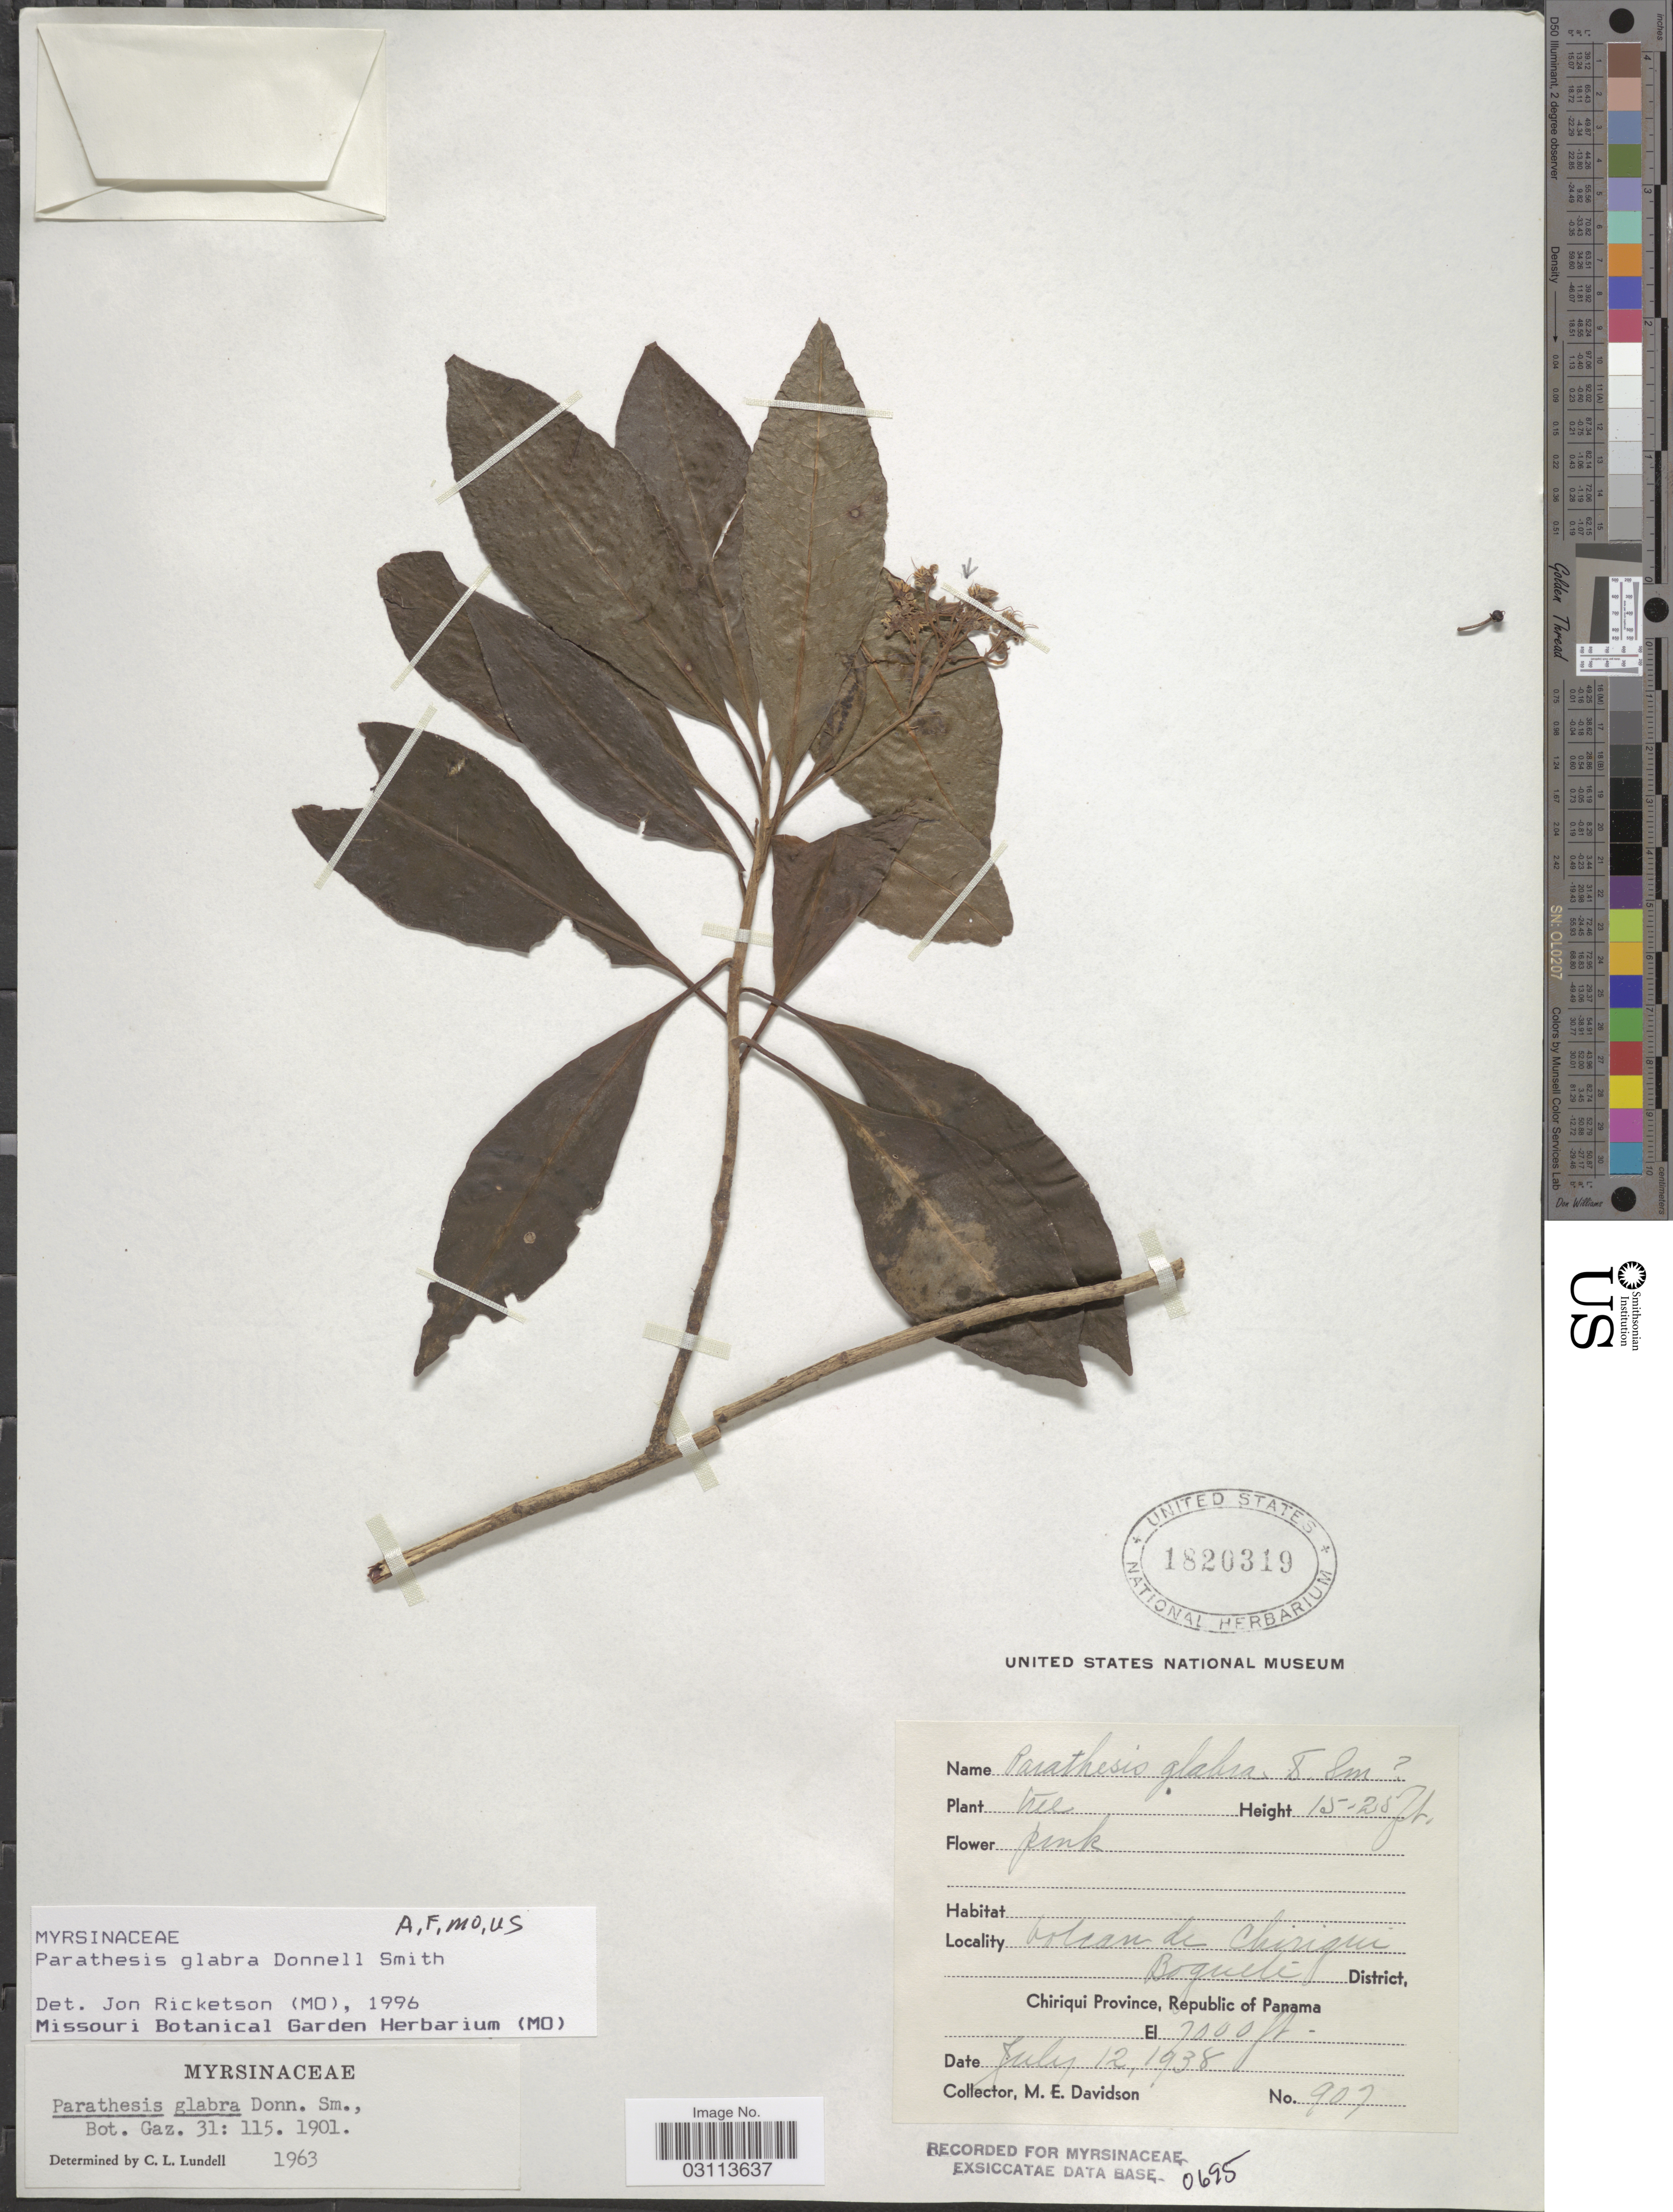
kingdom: Plantae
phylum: Tracheophyta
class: Magnoliopsida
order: Ericales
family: Primulaceae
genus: Parathesis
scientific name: Parathesis glabra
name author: Donn. Sm.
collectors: M. E. Davidson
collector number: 907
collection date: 1938-07-12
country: Panama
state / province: Chiriqui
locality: Volcan de Chiriqui, Boquete District.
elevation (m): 2134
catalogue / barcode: US 1820319